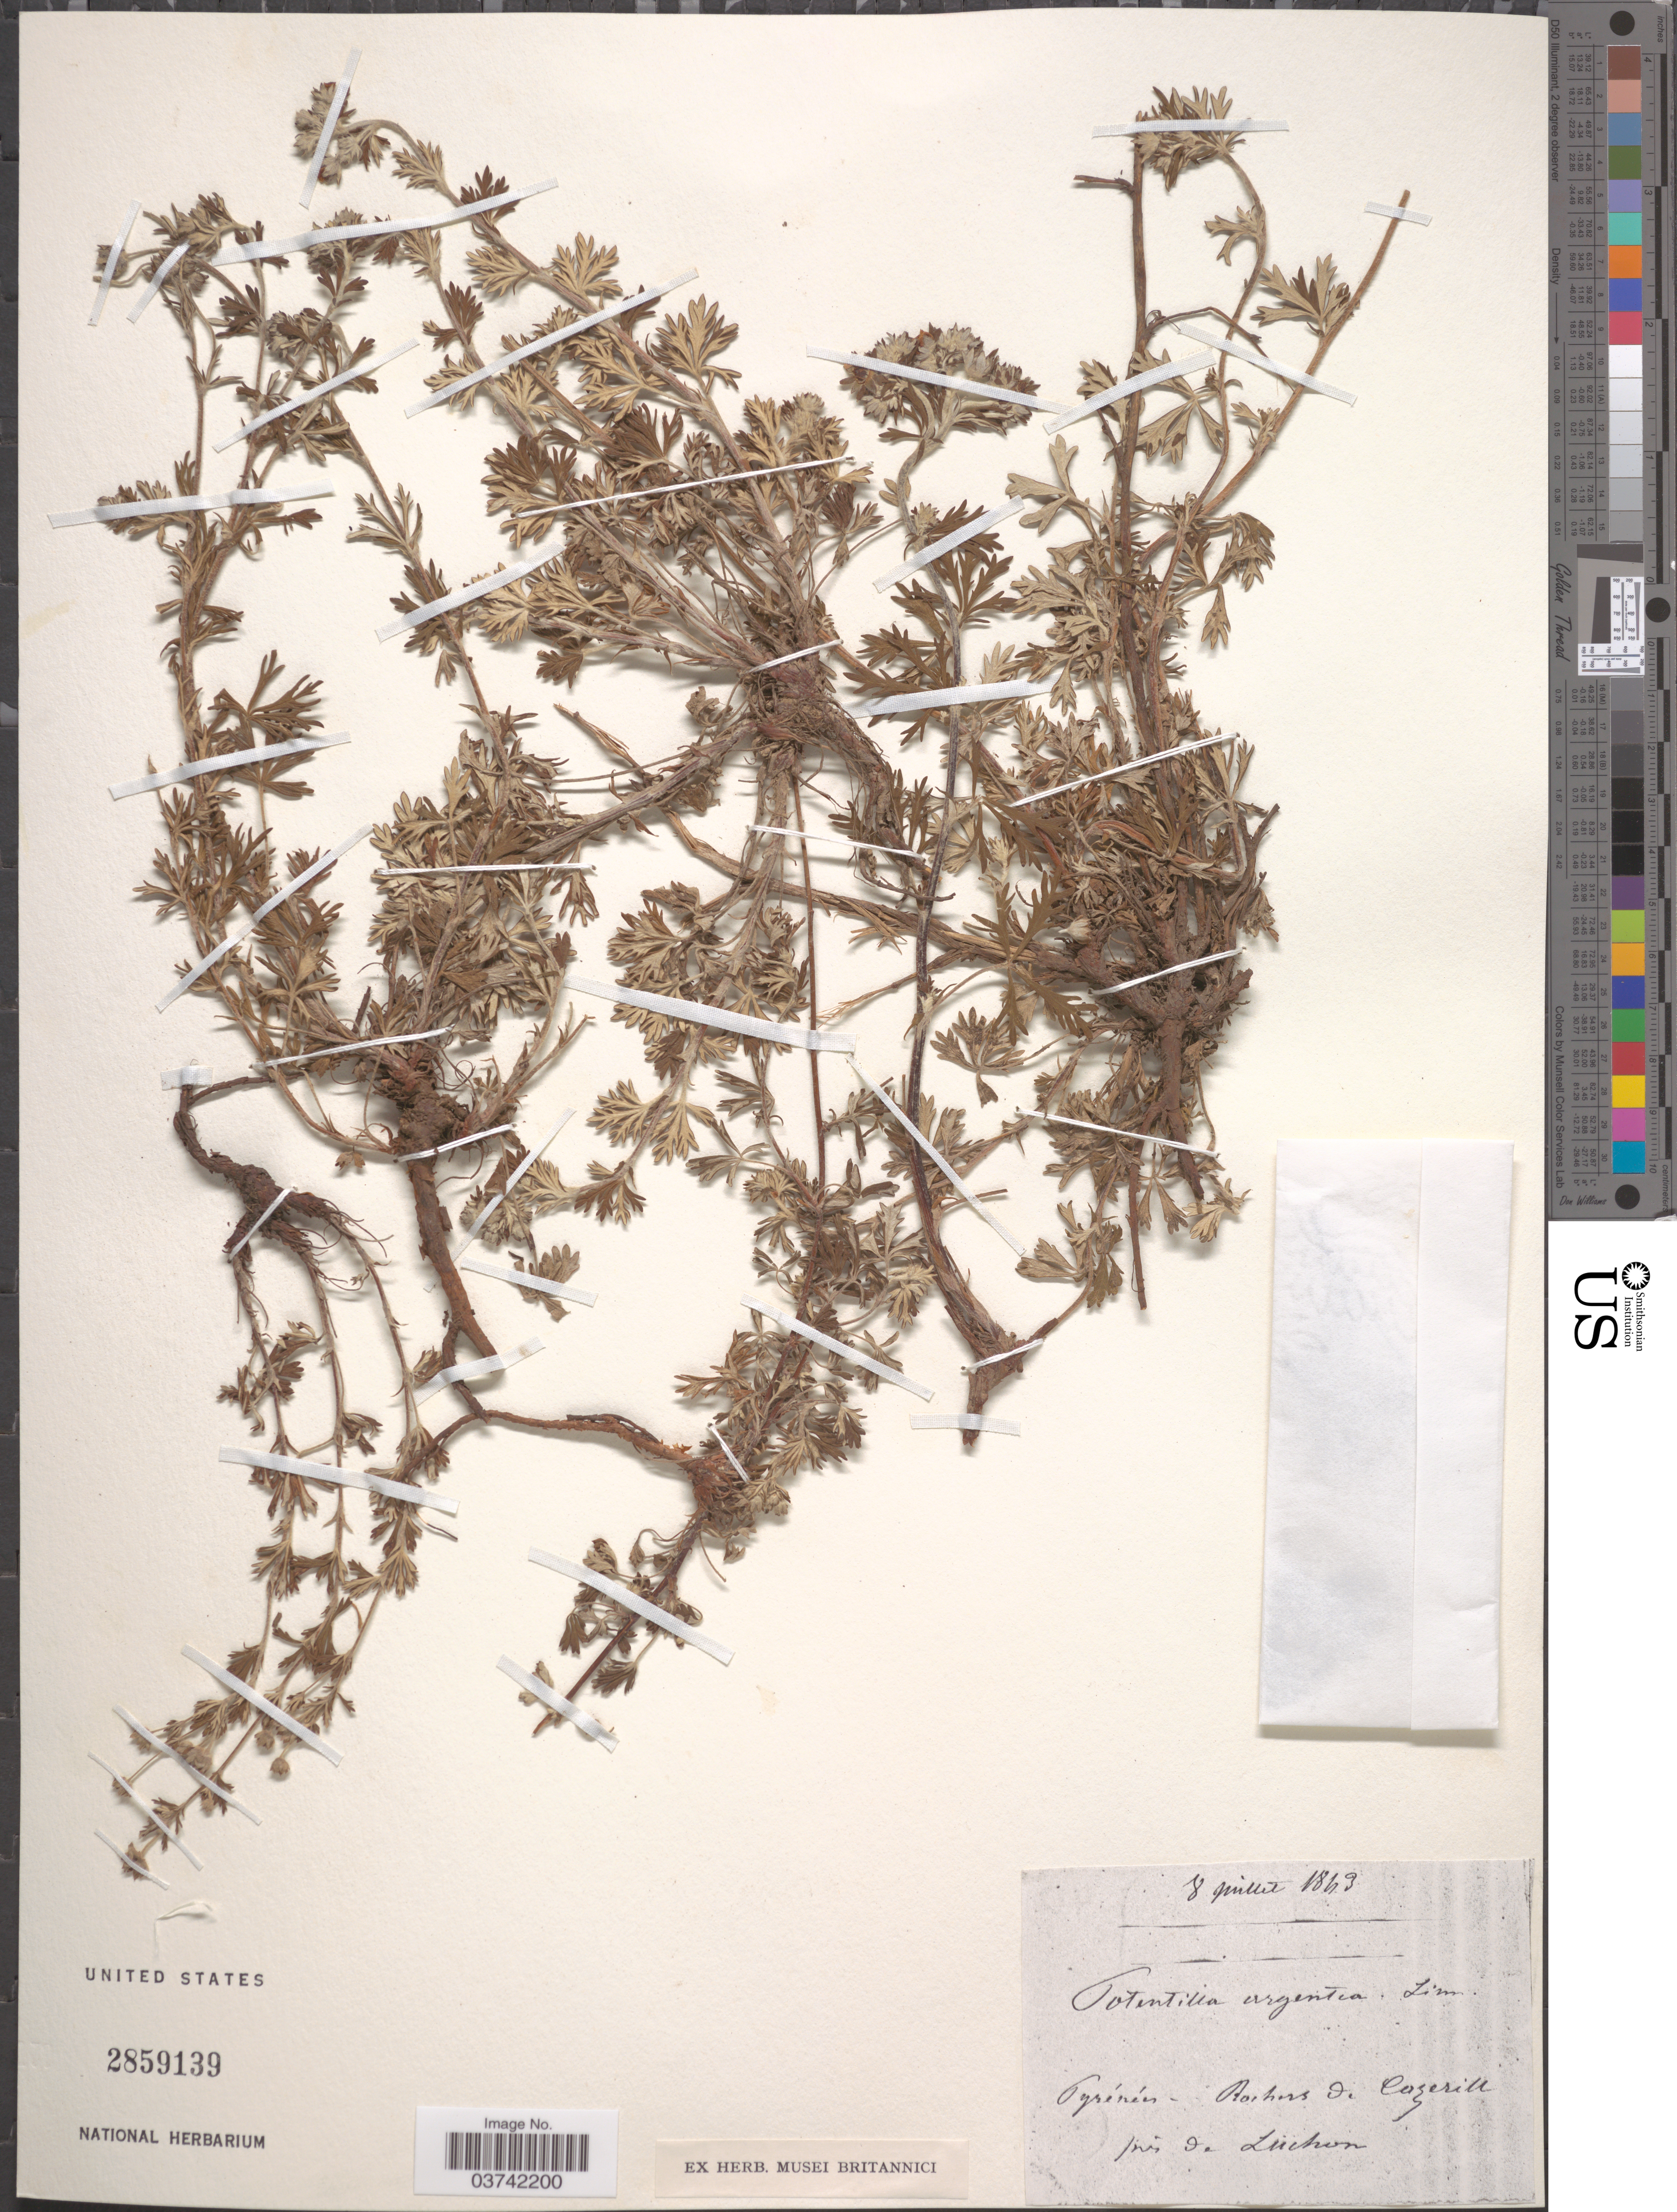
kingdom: Plantae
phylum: Tracheophyta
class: Magnoliopsida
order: Rosales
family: Rosaceae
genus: Potentilla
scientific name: Potentilla argentea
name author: L.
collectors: ex herb. Musei Britannici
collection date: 1843-07-08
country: France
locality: Pyrénées - Rochers de Cozerill prés de Luchon.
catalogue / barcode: US 2859139